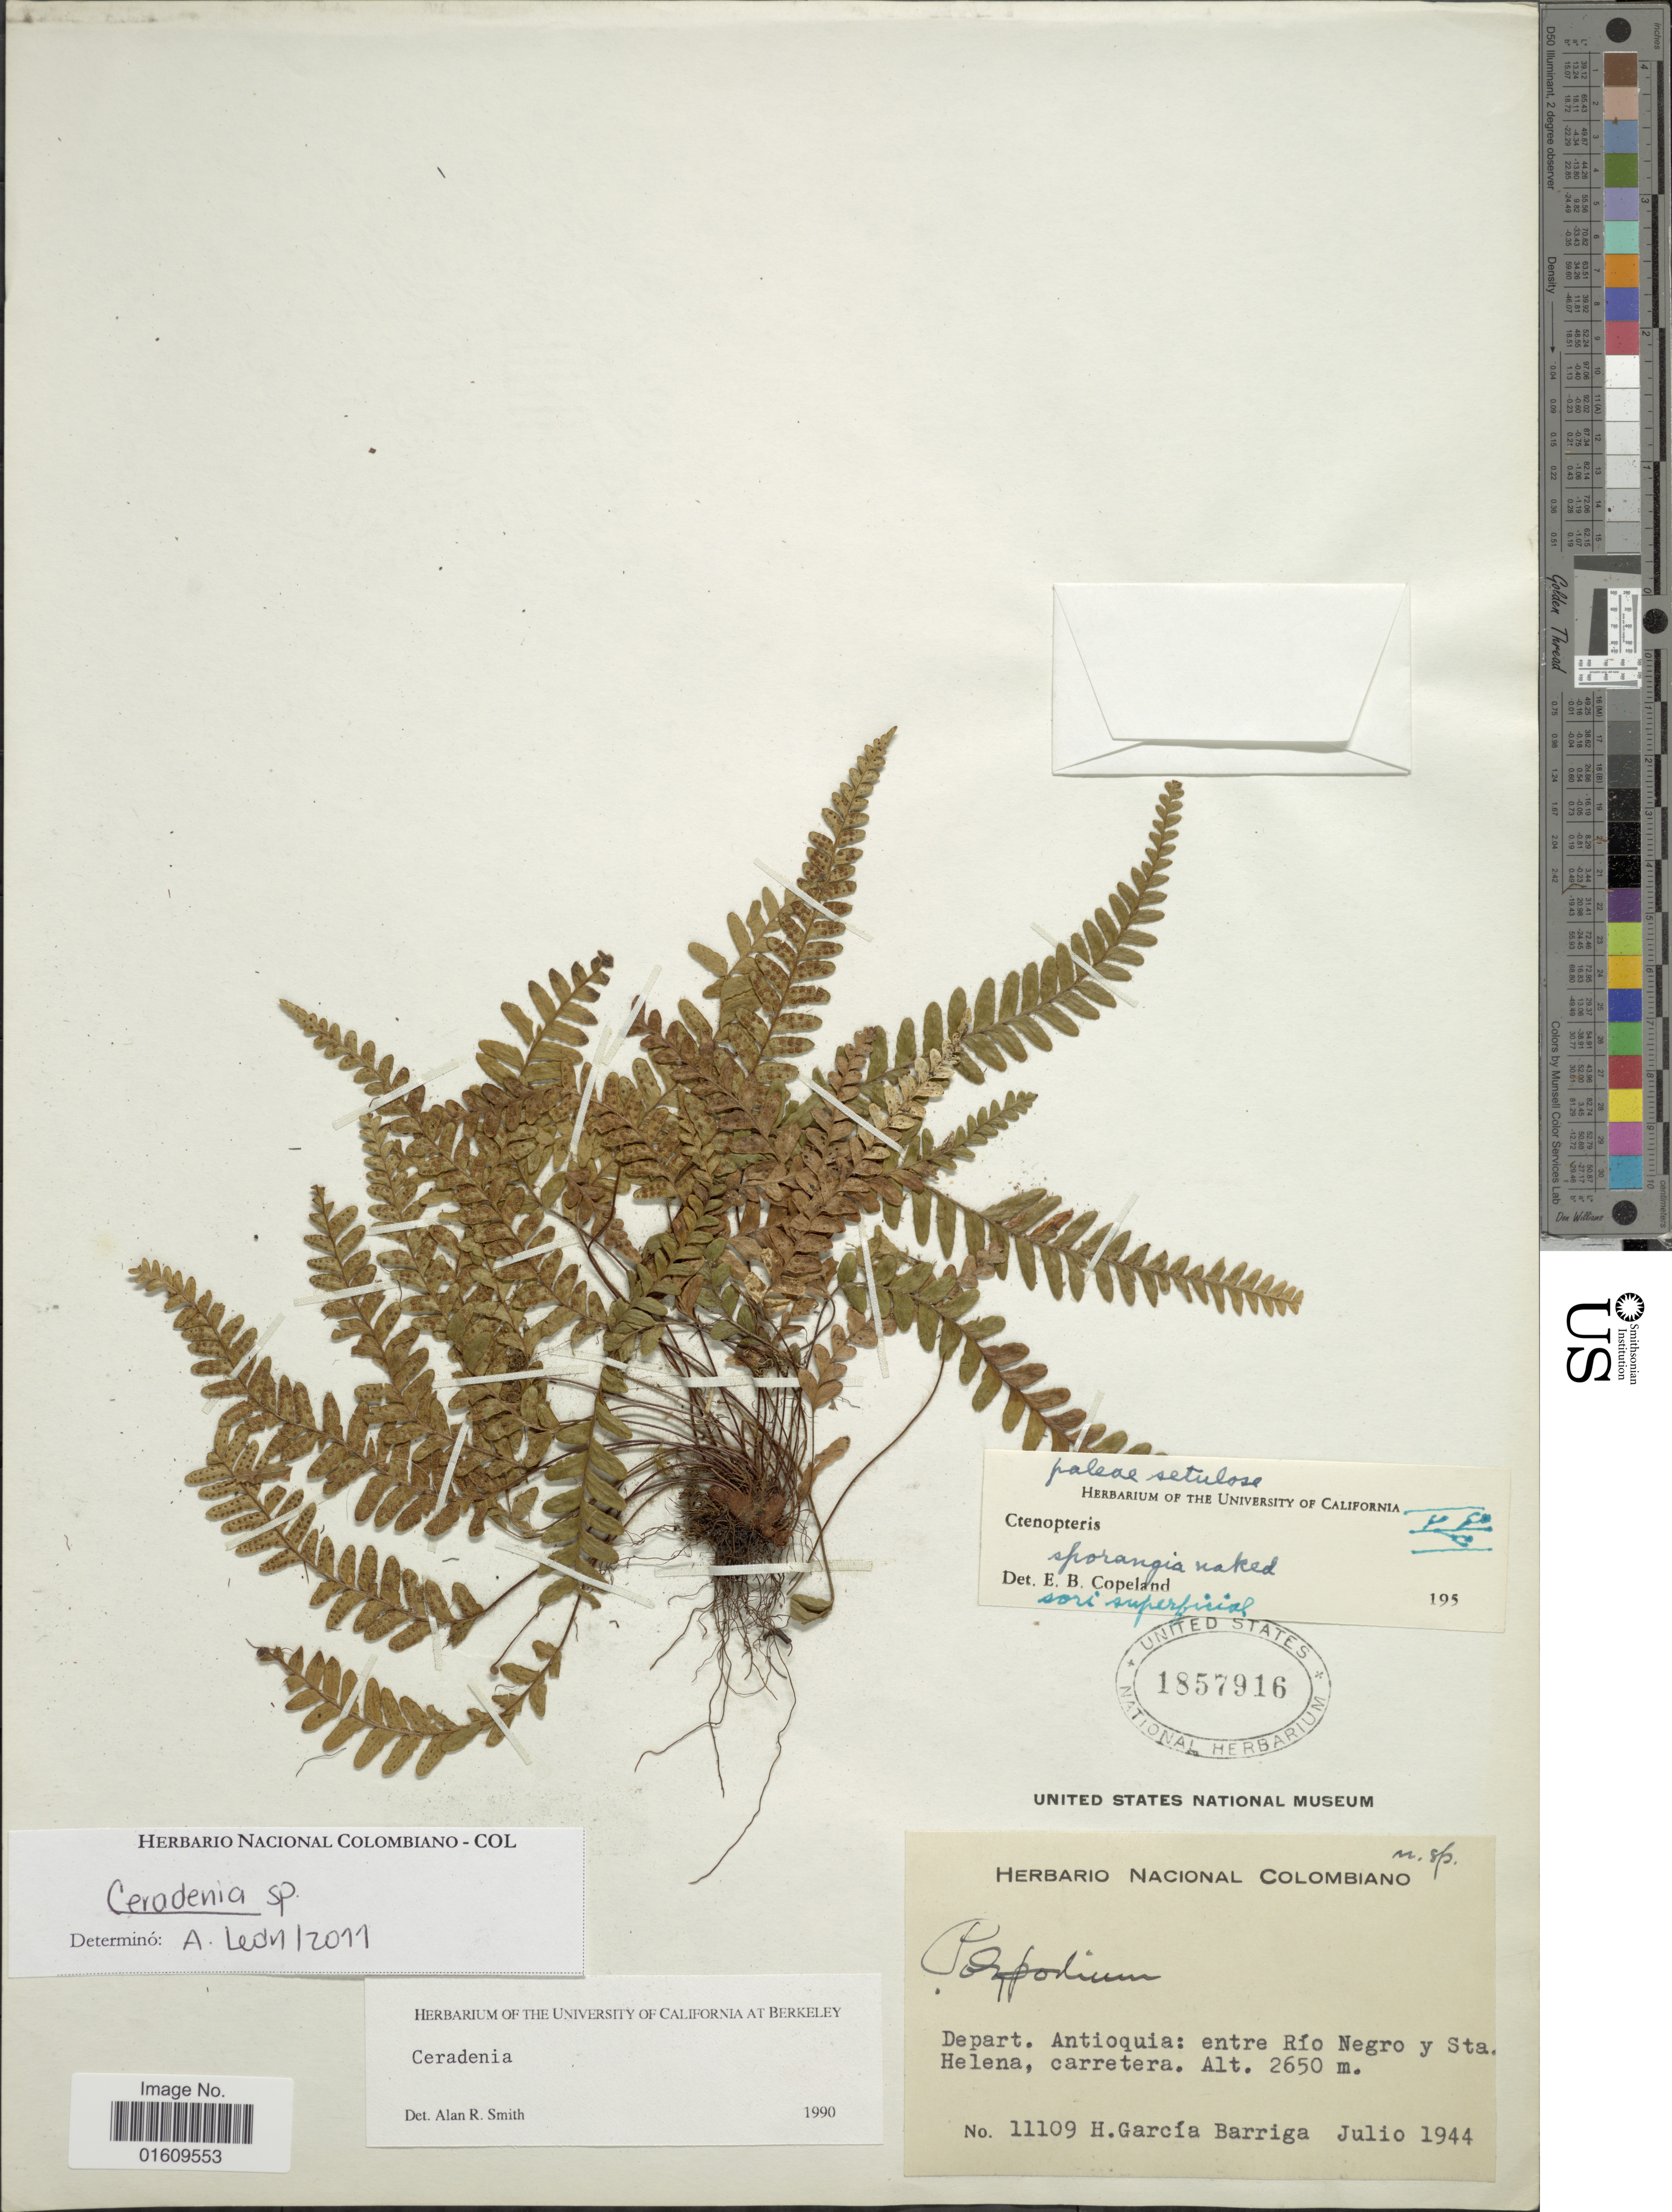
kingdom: Plantae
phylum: Tracheophyta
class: Polypodiopsida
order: Polypodiales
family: Polypodiaceae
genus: Ceradenia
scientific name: Ceradenia sp.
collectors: H. García Barriga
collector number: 11109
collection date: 1944-07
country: Colombia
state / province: Antioquia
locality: Depart. Antioquia : entre Rio Negro y Sta. Helena, Carretera.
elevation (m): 2650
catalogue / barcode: US 1857916